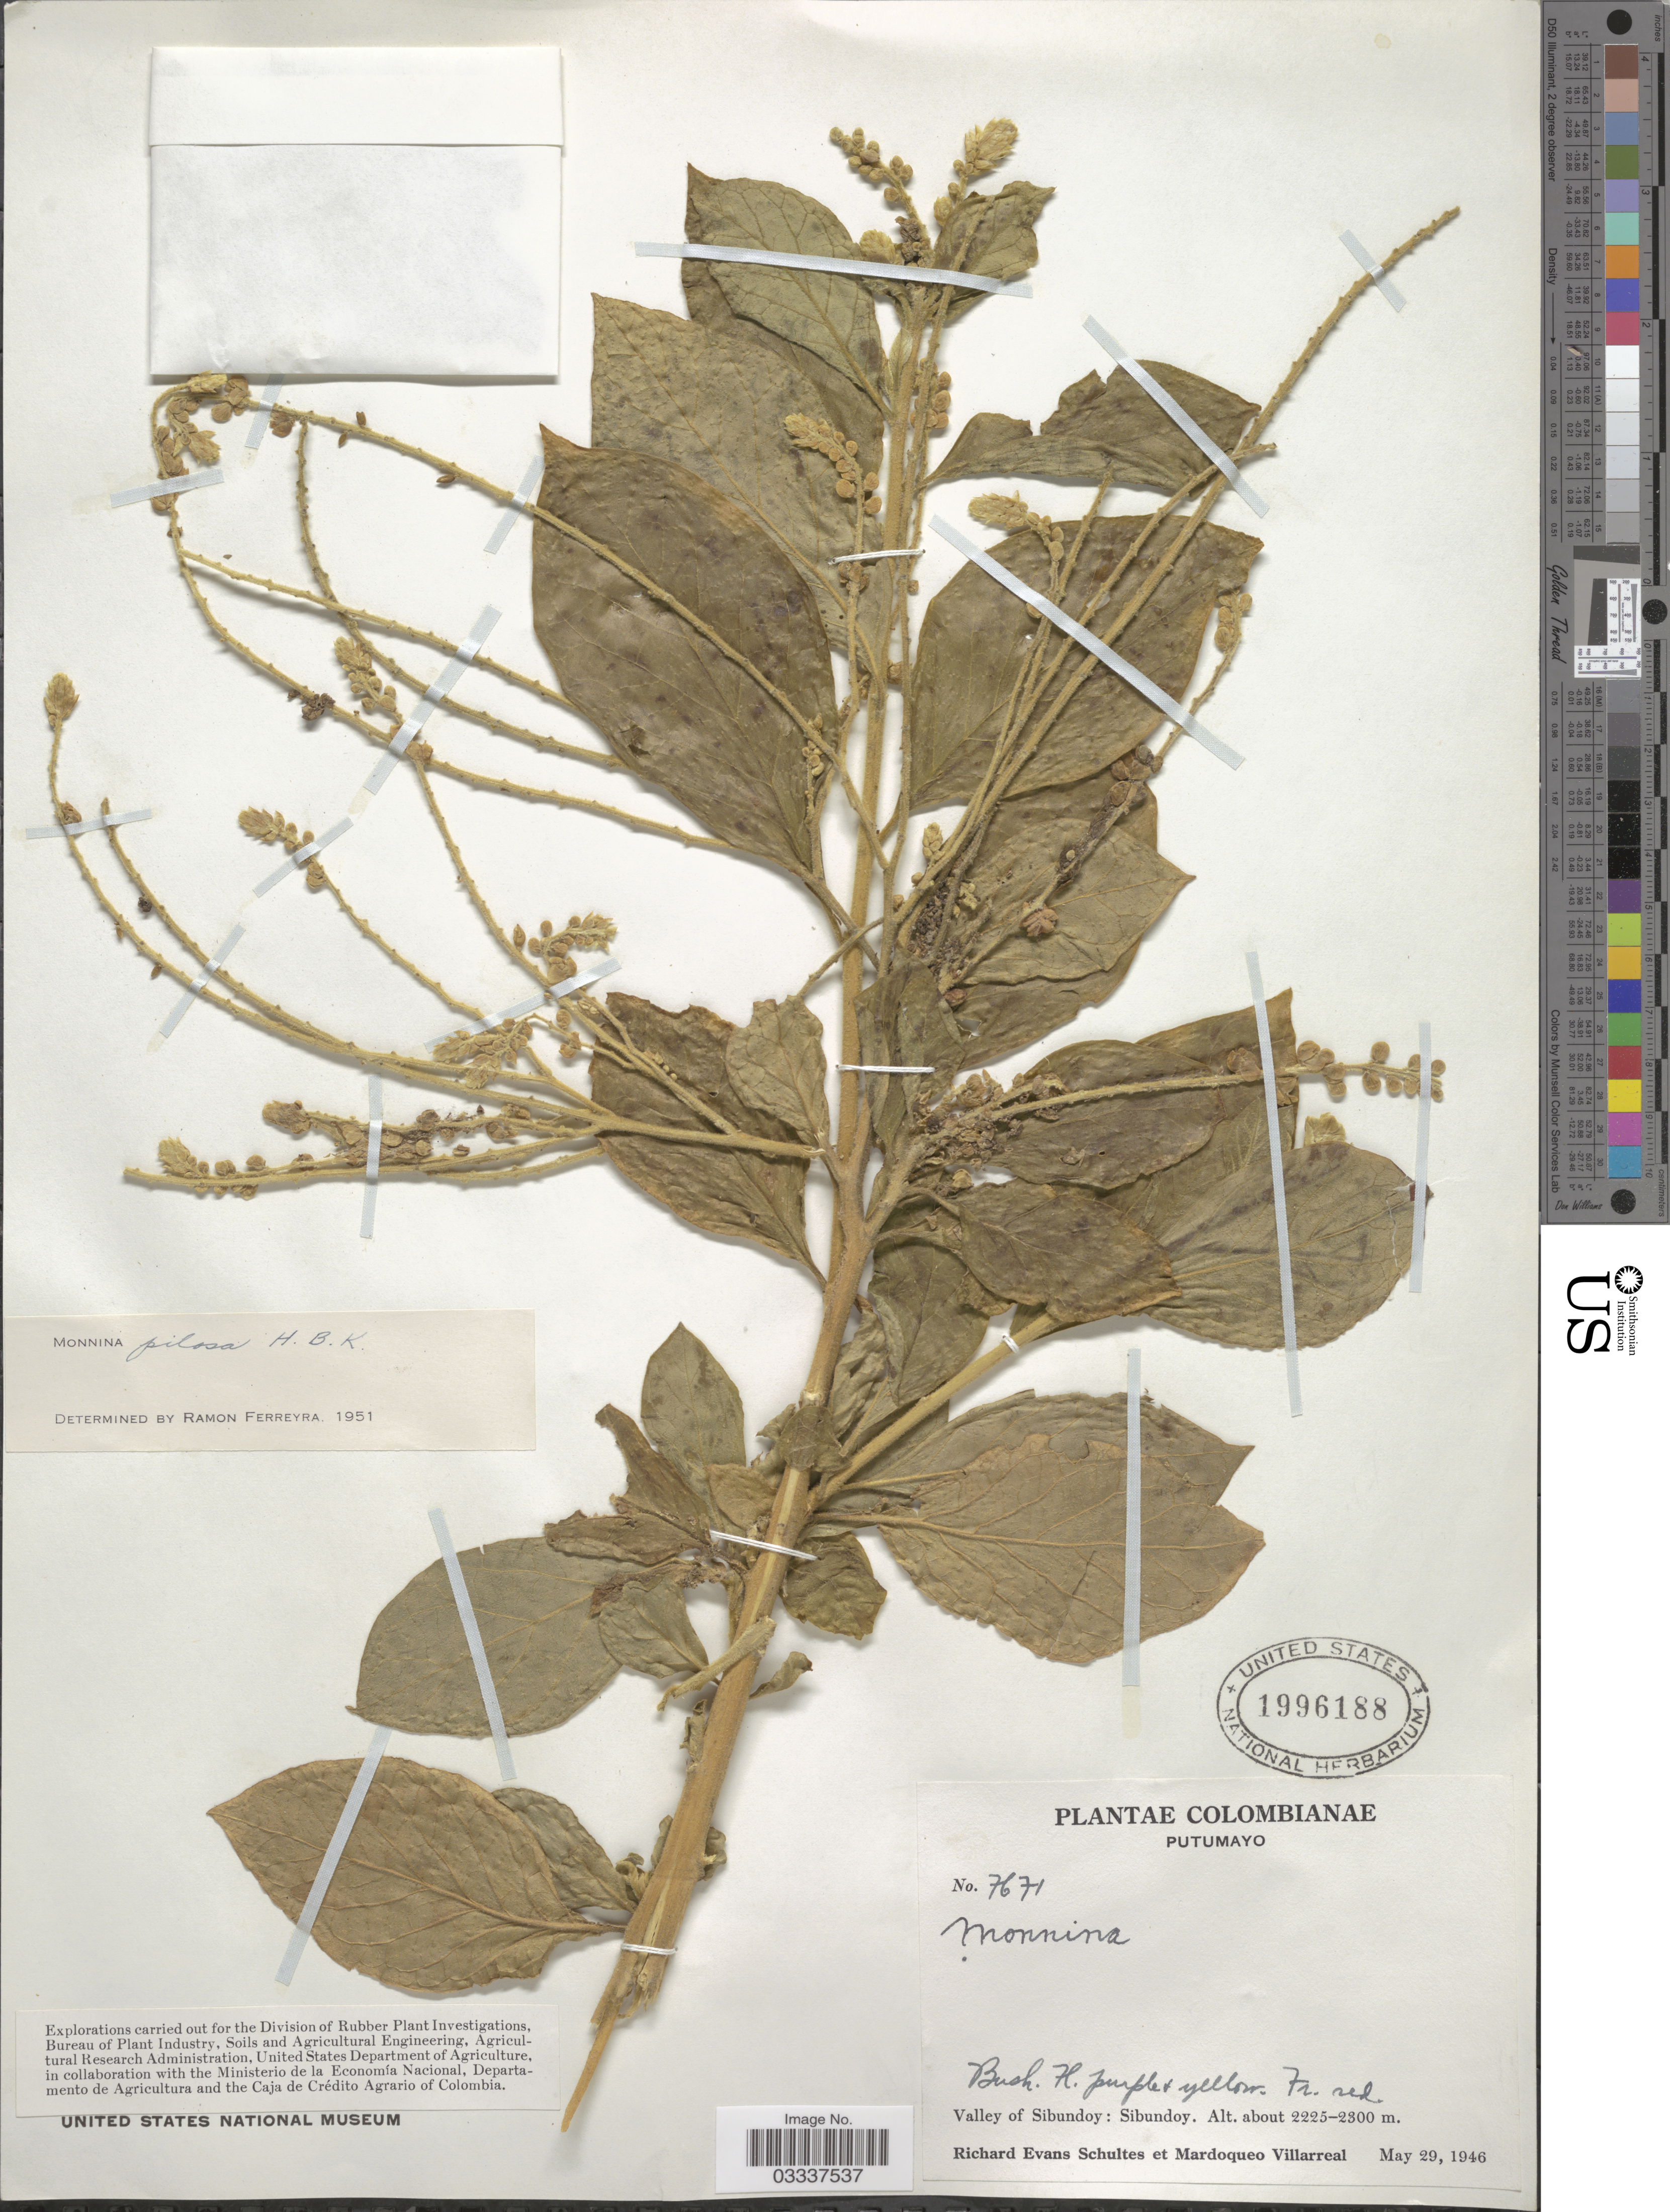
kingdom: Plantae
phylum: Tracheophyta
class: Magnoliopsida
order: Fabales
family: Polygalaceae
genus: Monnina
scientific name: Monnina hirta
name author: (Bonpl.) B. Eriksen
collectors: R. E. Schultes & M. Villarreal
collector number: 7671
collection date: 1946-05-29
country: Colombia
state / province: Putumayo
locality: Valley of Sibundoy: Sibundoy.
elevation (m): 2225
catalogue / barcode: US 1996188